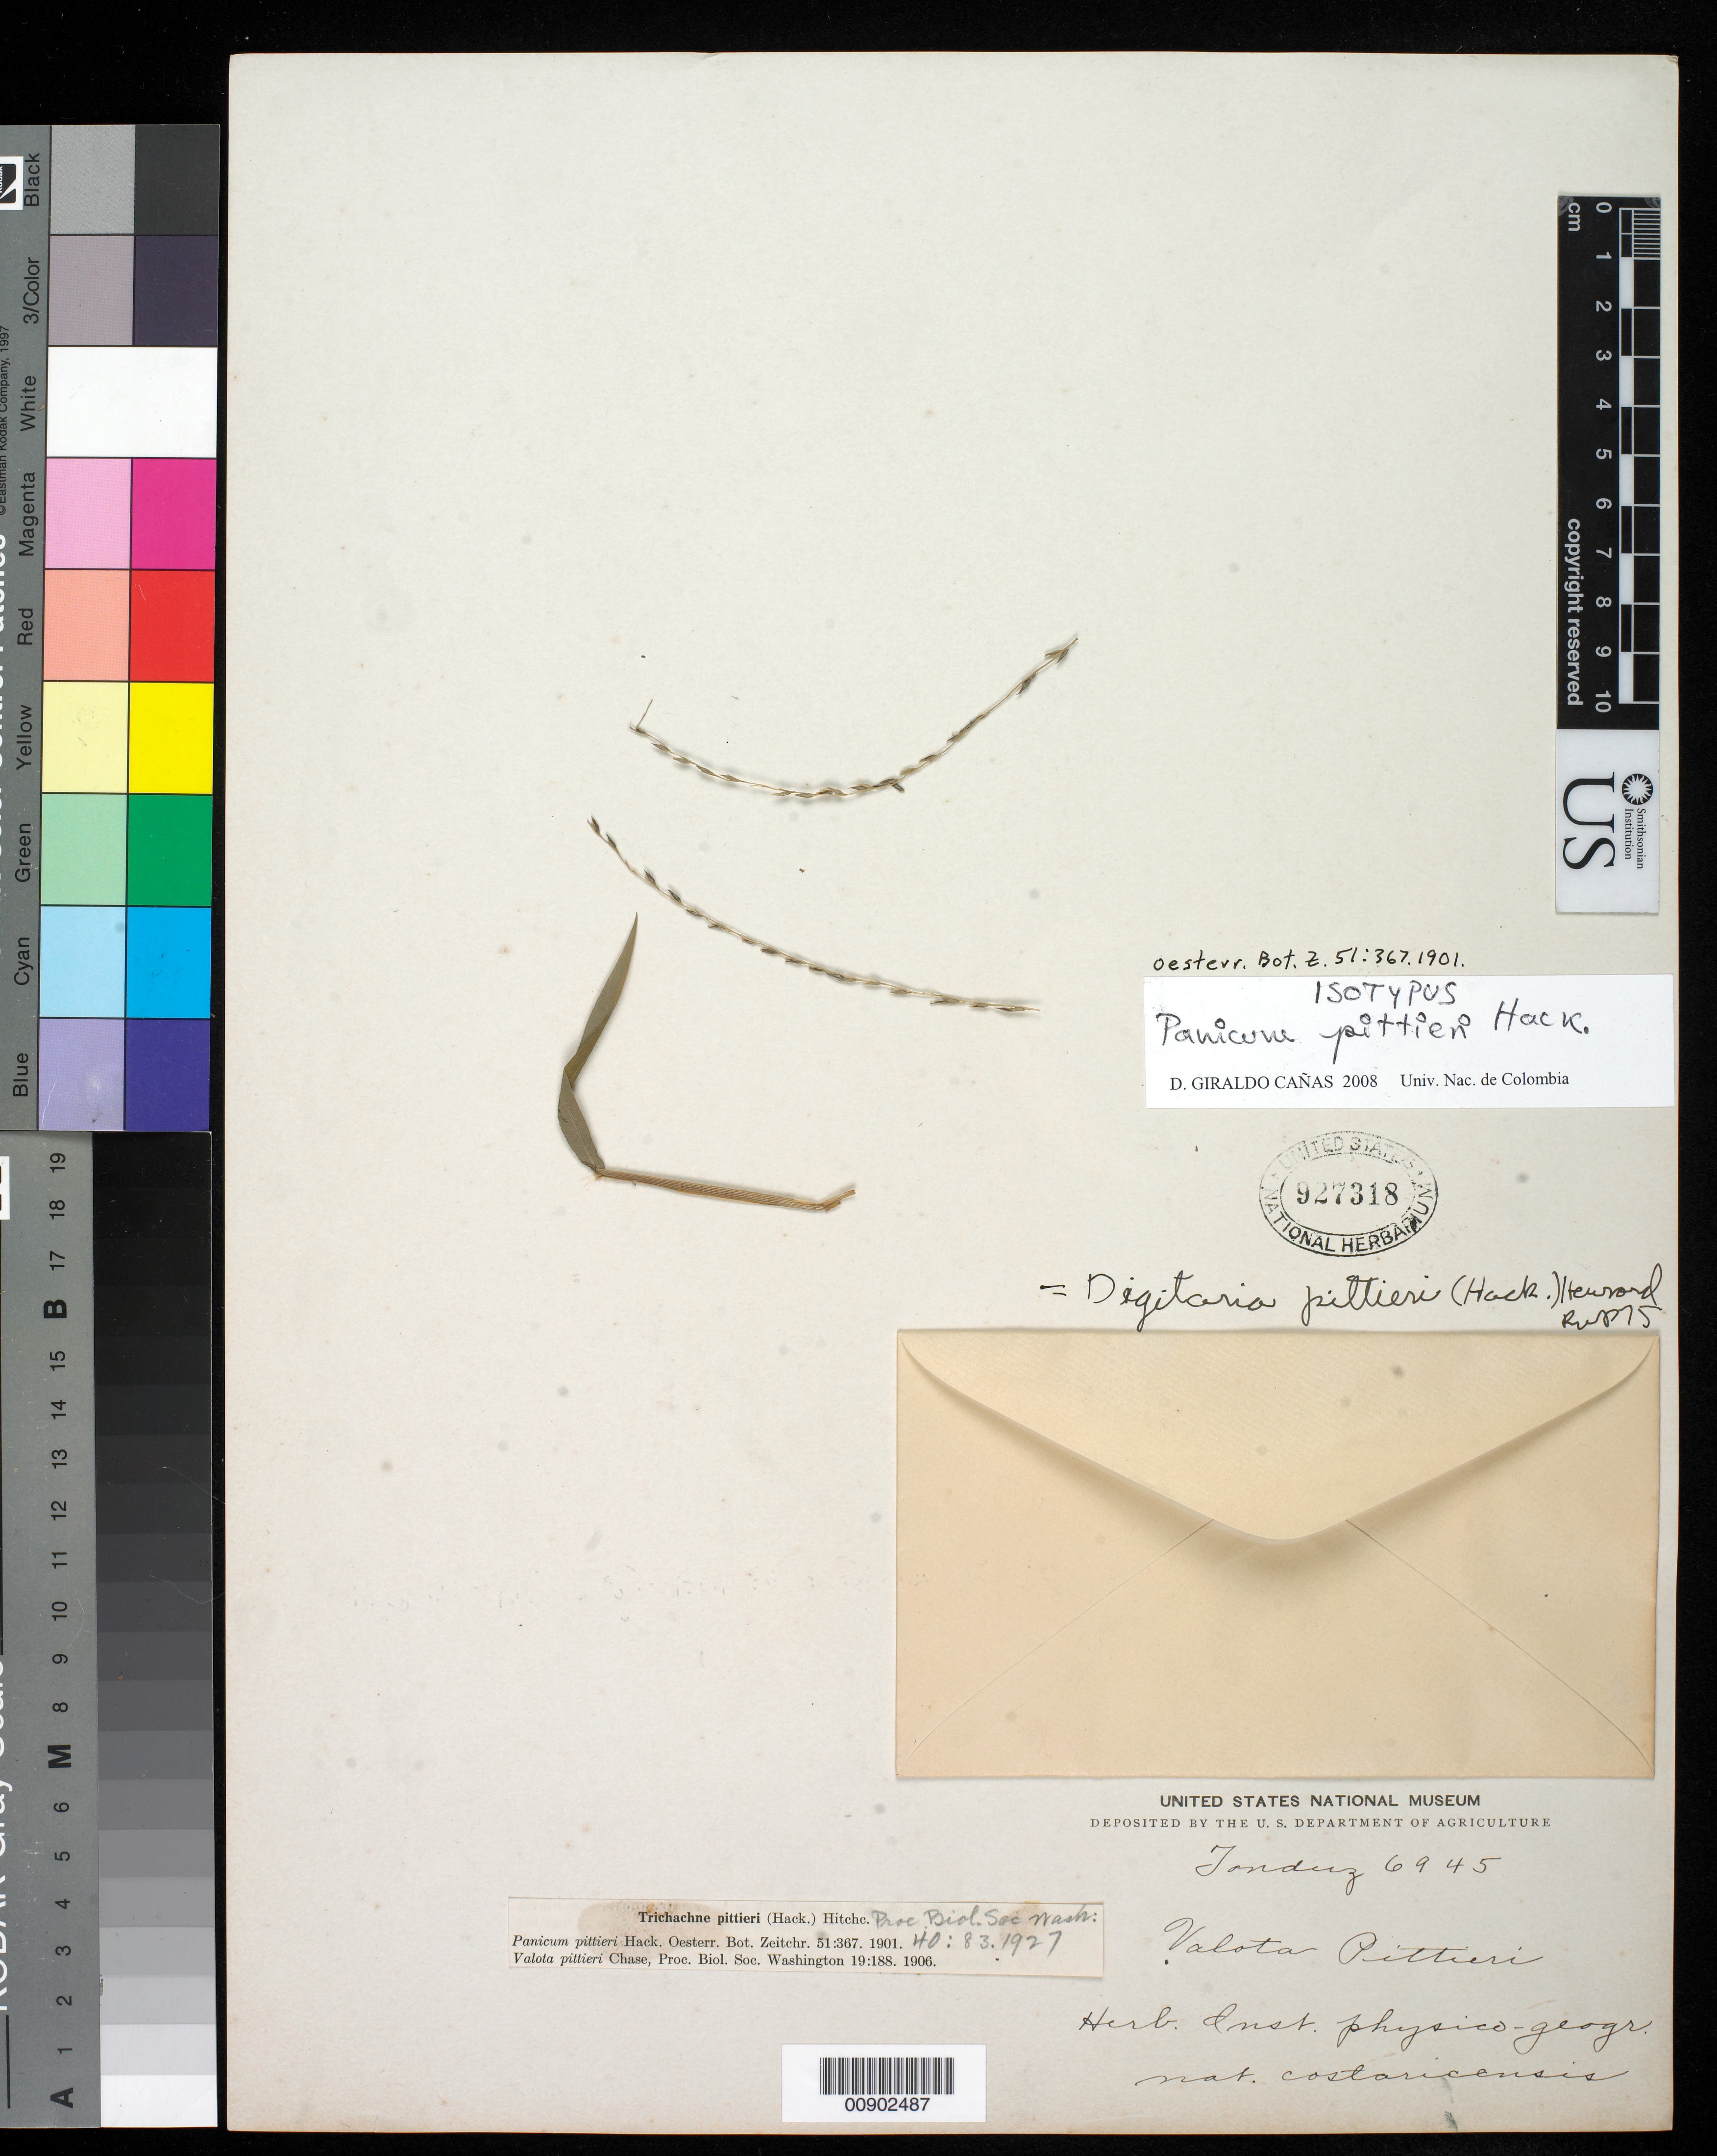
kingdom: Plantae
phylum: Tracheophyta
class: Liliopsida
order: Poales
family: Poaceae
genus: Panicum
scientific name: Panicum pittieri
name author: Hack.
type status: Isotype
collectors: A. Tonduz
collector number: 6945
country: Costa Rica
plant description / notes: Protologue, "Costarica: in ripa rivi Rio tirili prope San José leg. Tonduz: Pittier distribuit sub nro. 6945"; Fragmentary material of type specimen ex Herb. Inst. physico-geogr. nat. costaricensis.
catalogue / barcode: US 927318